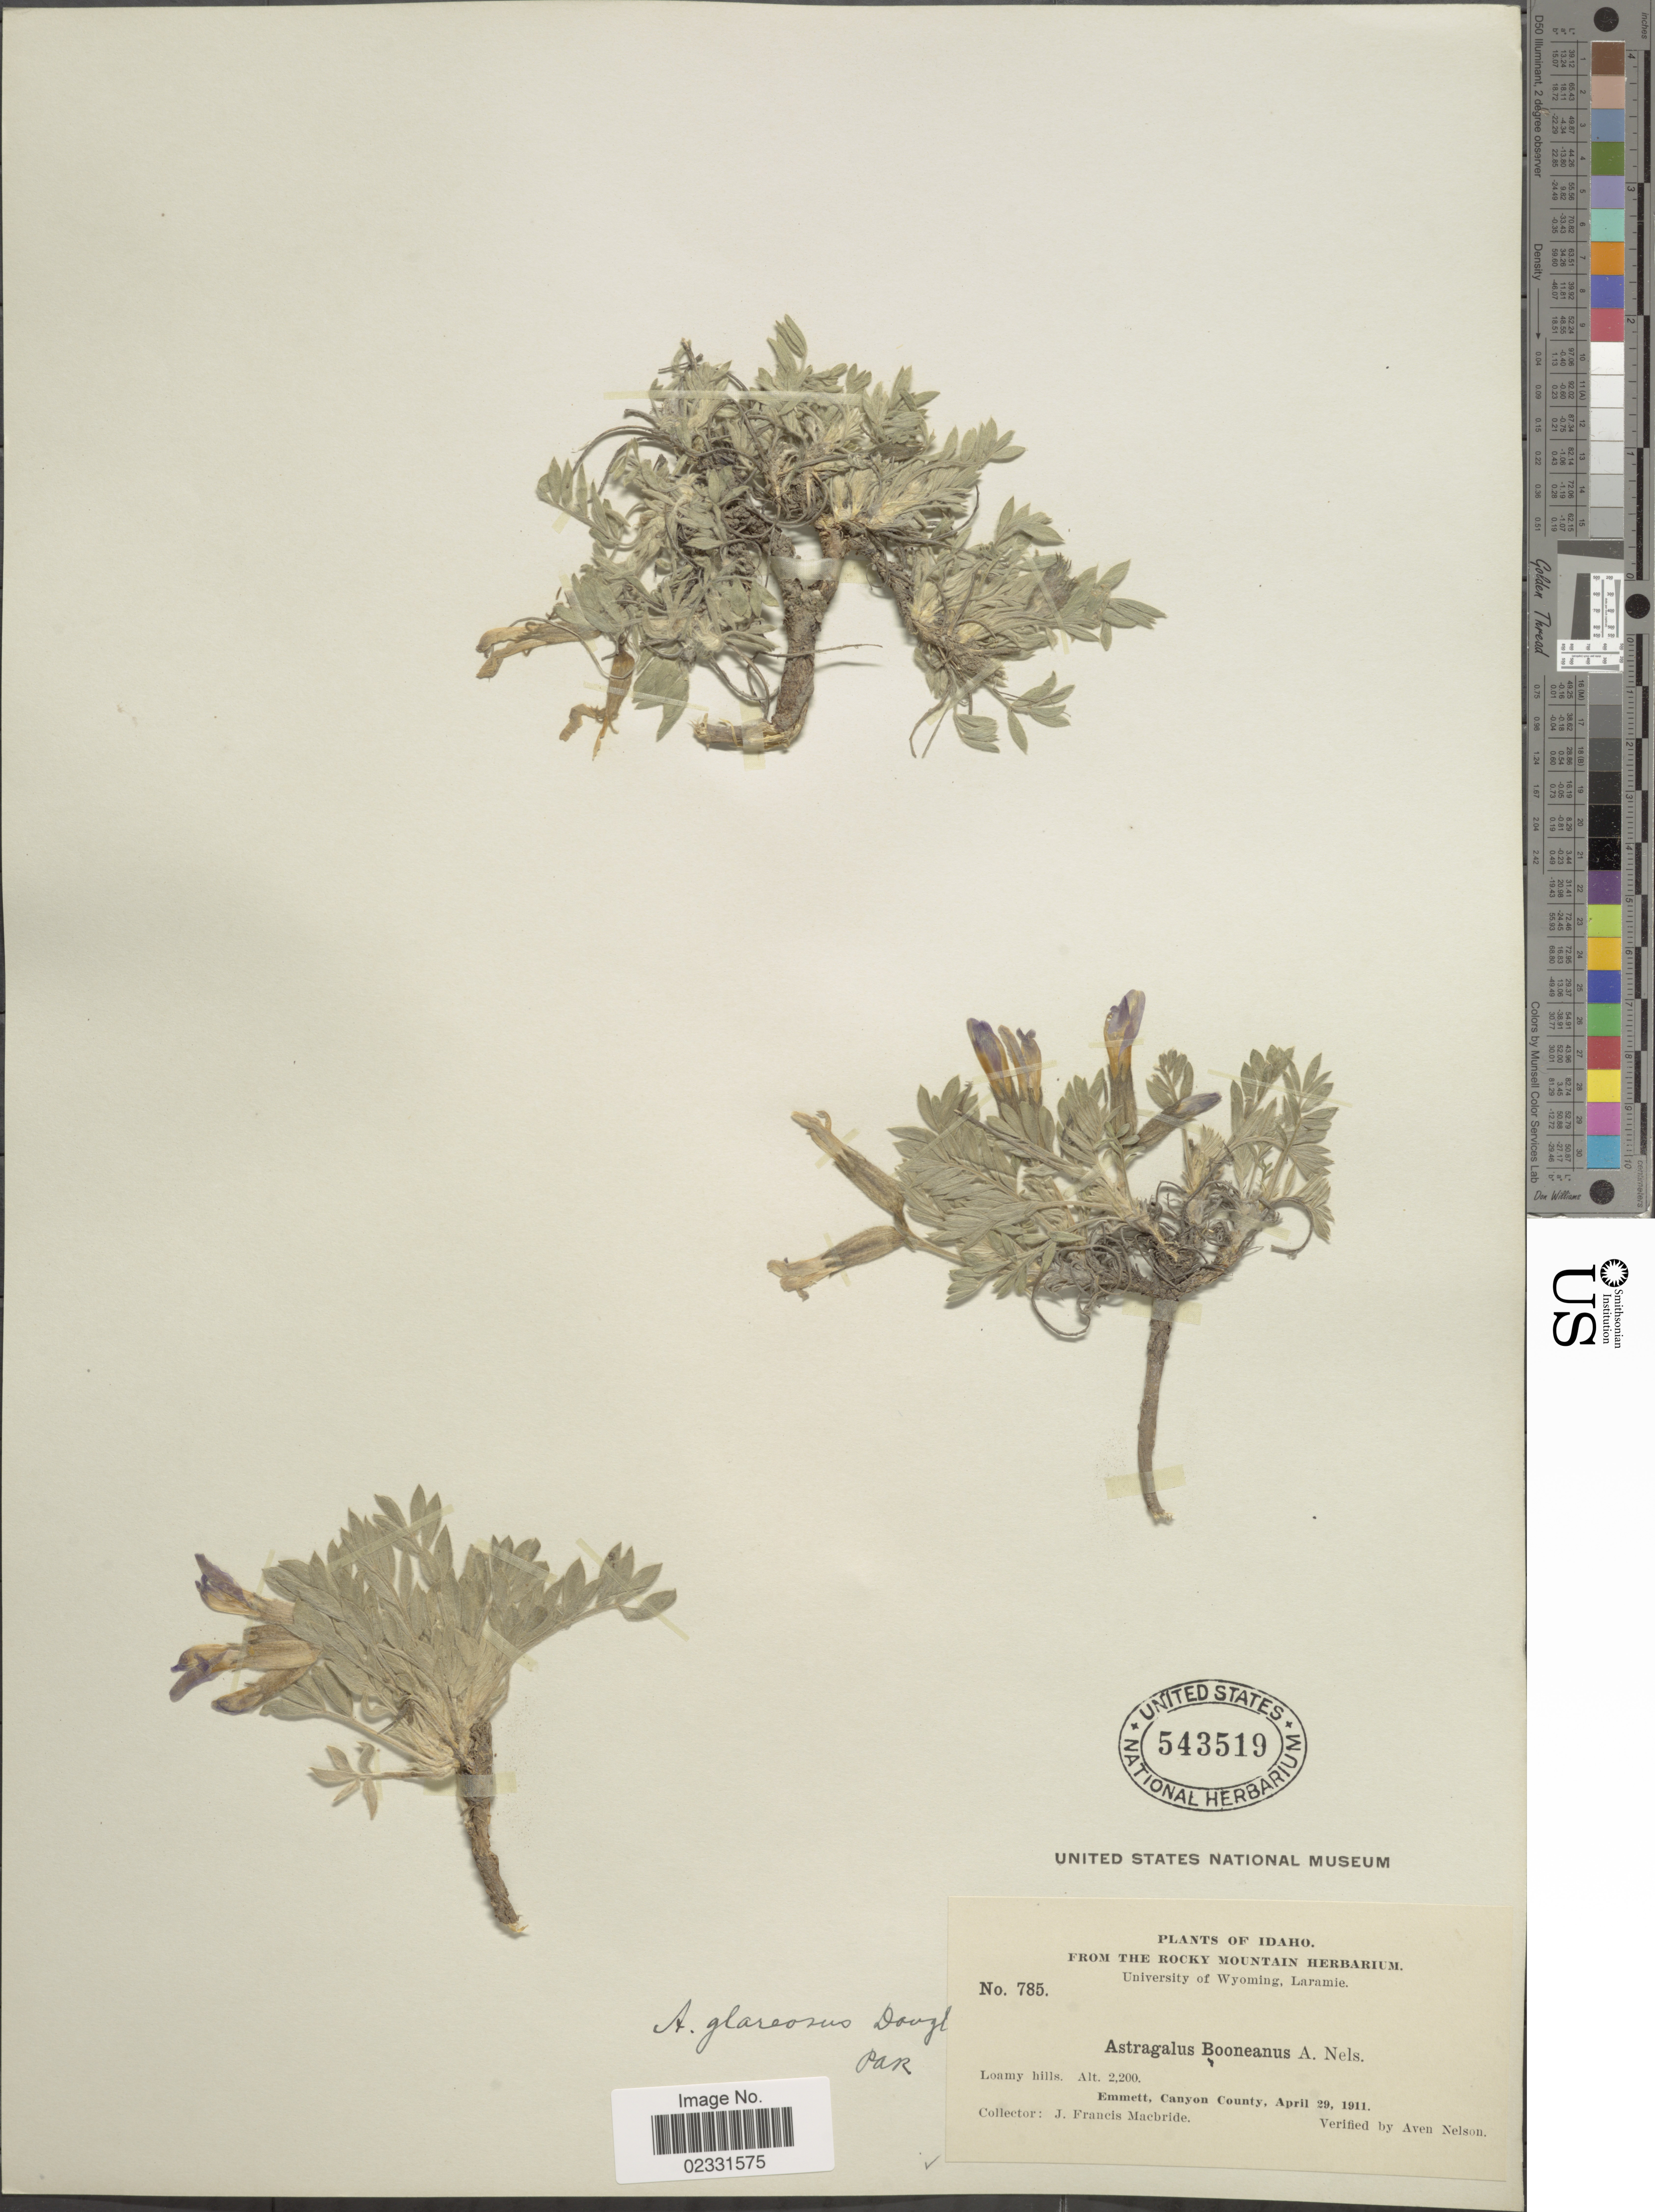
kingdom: Plantae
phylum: Tracheophyta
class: Magnoliopsida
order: Fabales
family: Fabaceae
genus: Astragalus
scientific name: Astragalus booneanus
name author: A. Nelson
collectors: J. F. Macbride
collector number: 785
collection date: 1911-04-19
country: United States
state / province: Idaho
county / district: Canyon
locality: Emmett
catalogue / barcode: US 543519